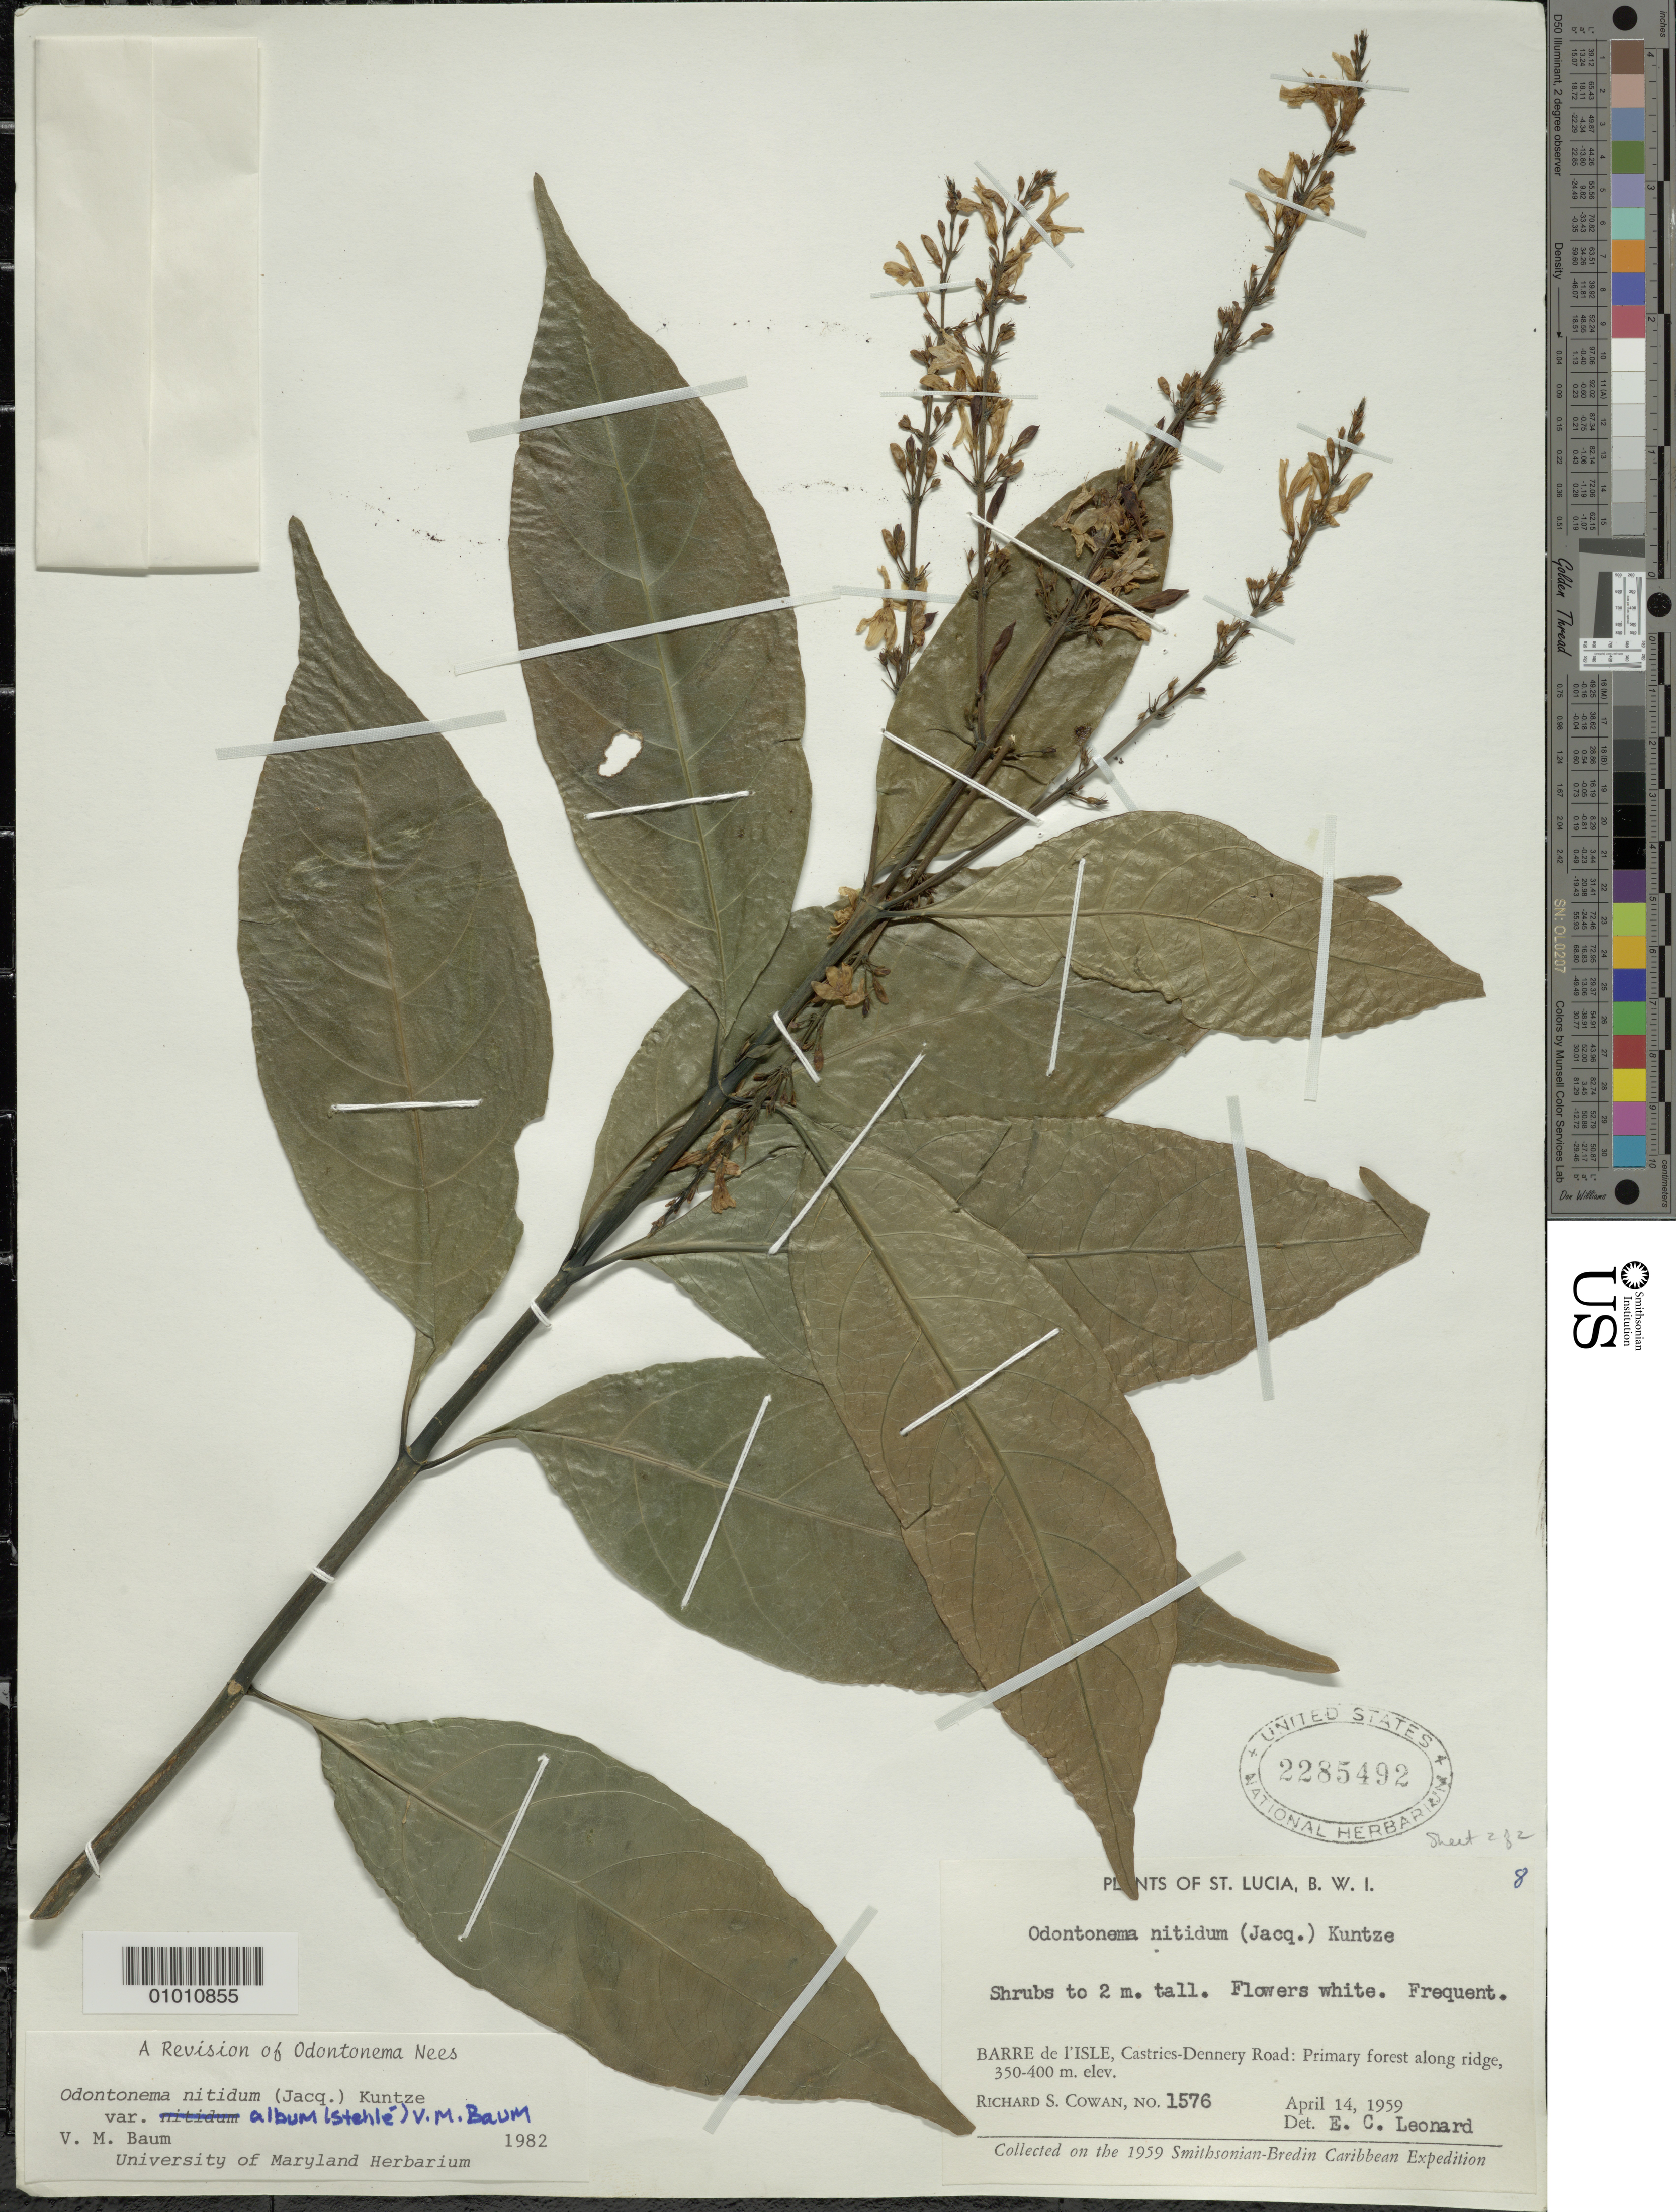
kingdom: Plantae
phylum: Tracheophyta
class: Magnoliopsida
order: Lamiales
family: Acanthaceae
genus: Odontonema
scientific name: Odontonema nitidum var. album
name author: (Stehlé) V.M. Baum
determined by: Baum, V. M.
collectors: R. S. Cowan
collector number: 1576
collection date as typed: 14 Apr 1959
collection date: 1959-04-14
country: St. Lucia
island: St. Lucia I.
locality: Barre de l'Isle, Castries-Dennery Road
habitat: Primary forest along ridge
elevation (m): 350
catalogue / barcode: US 2285492